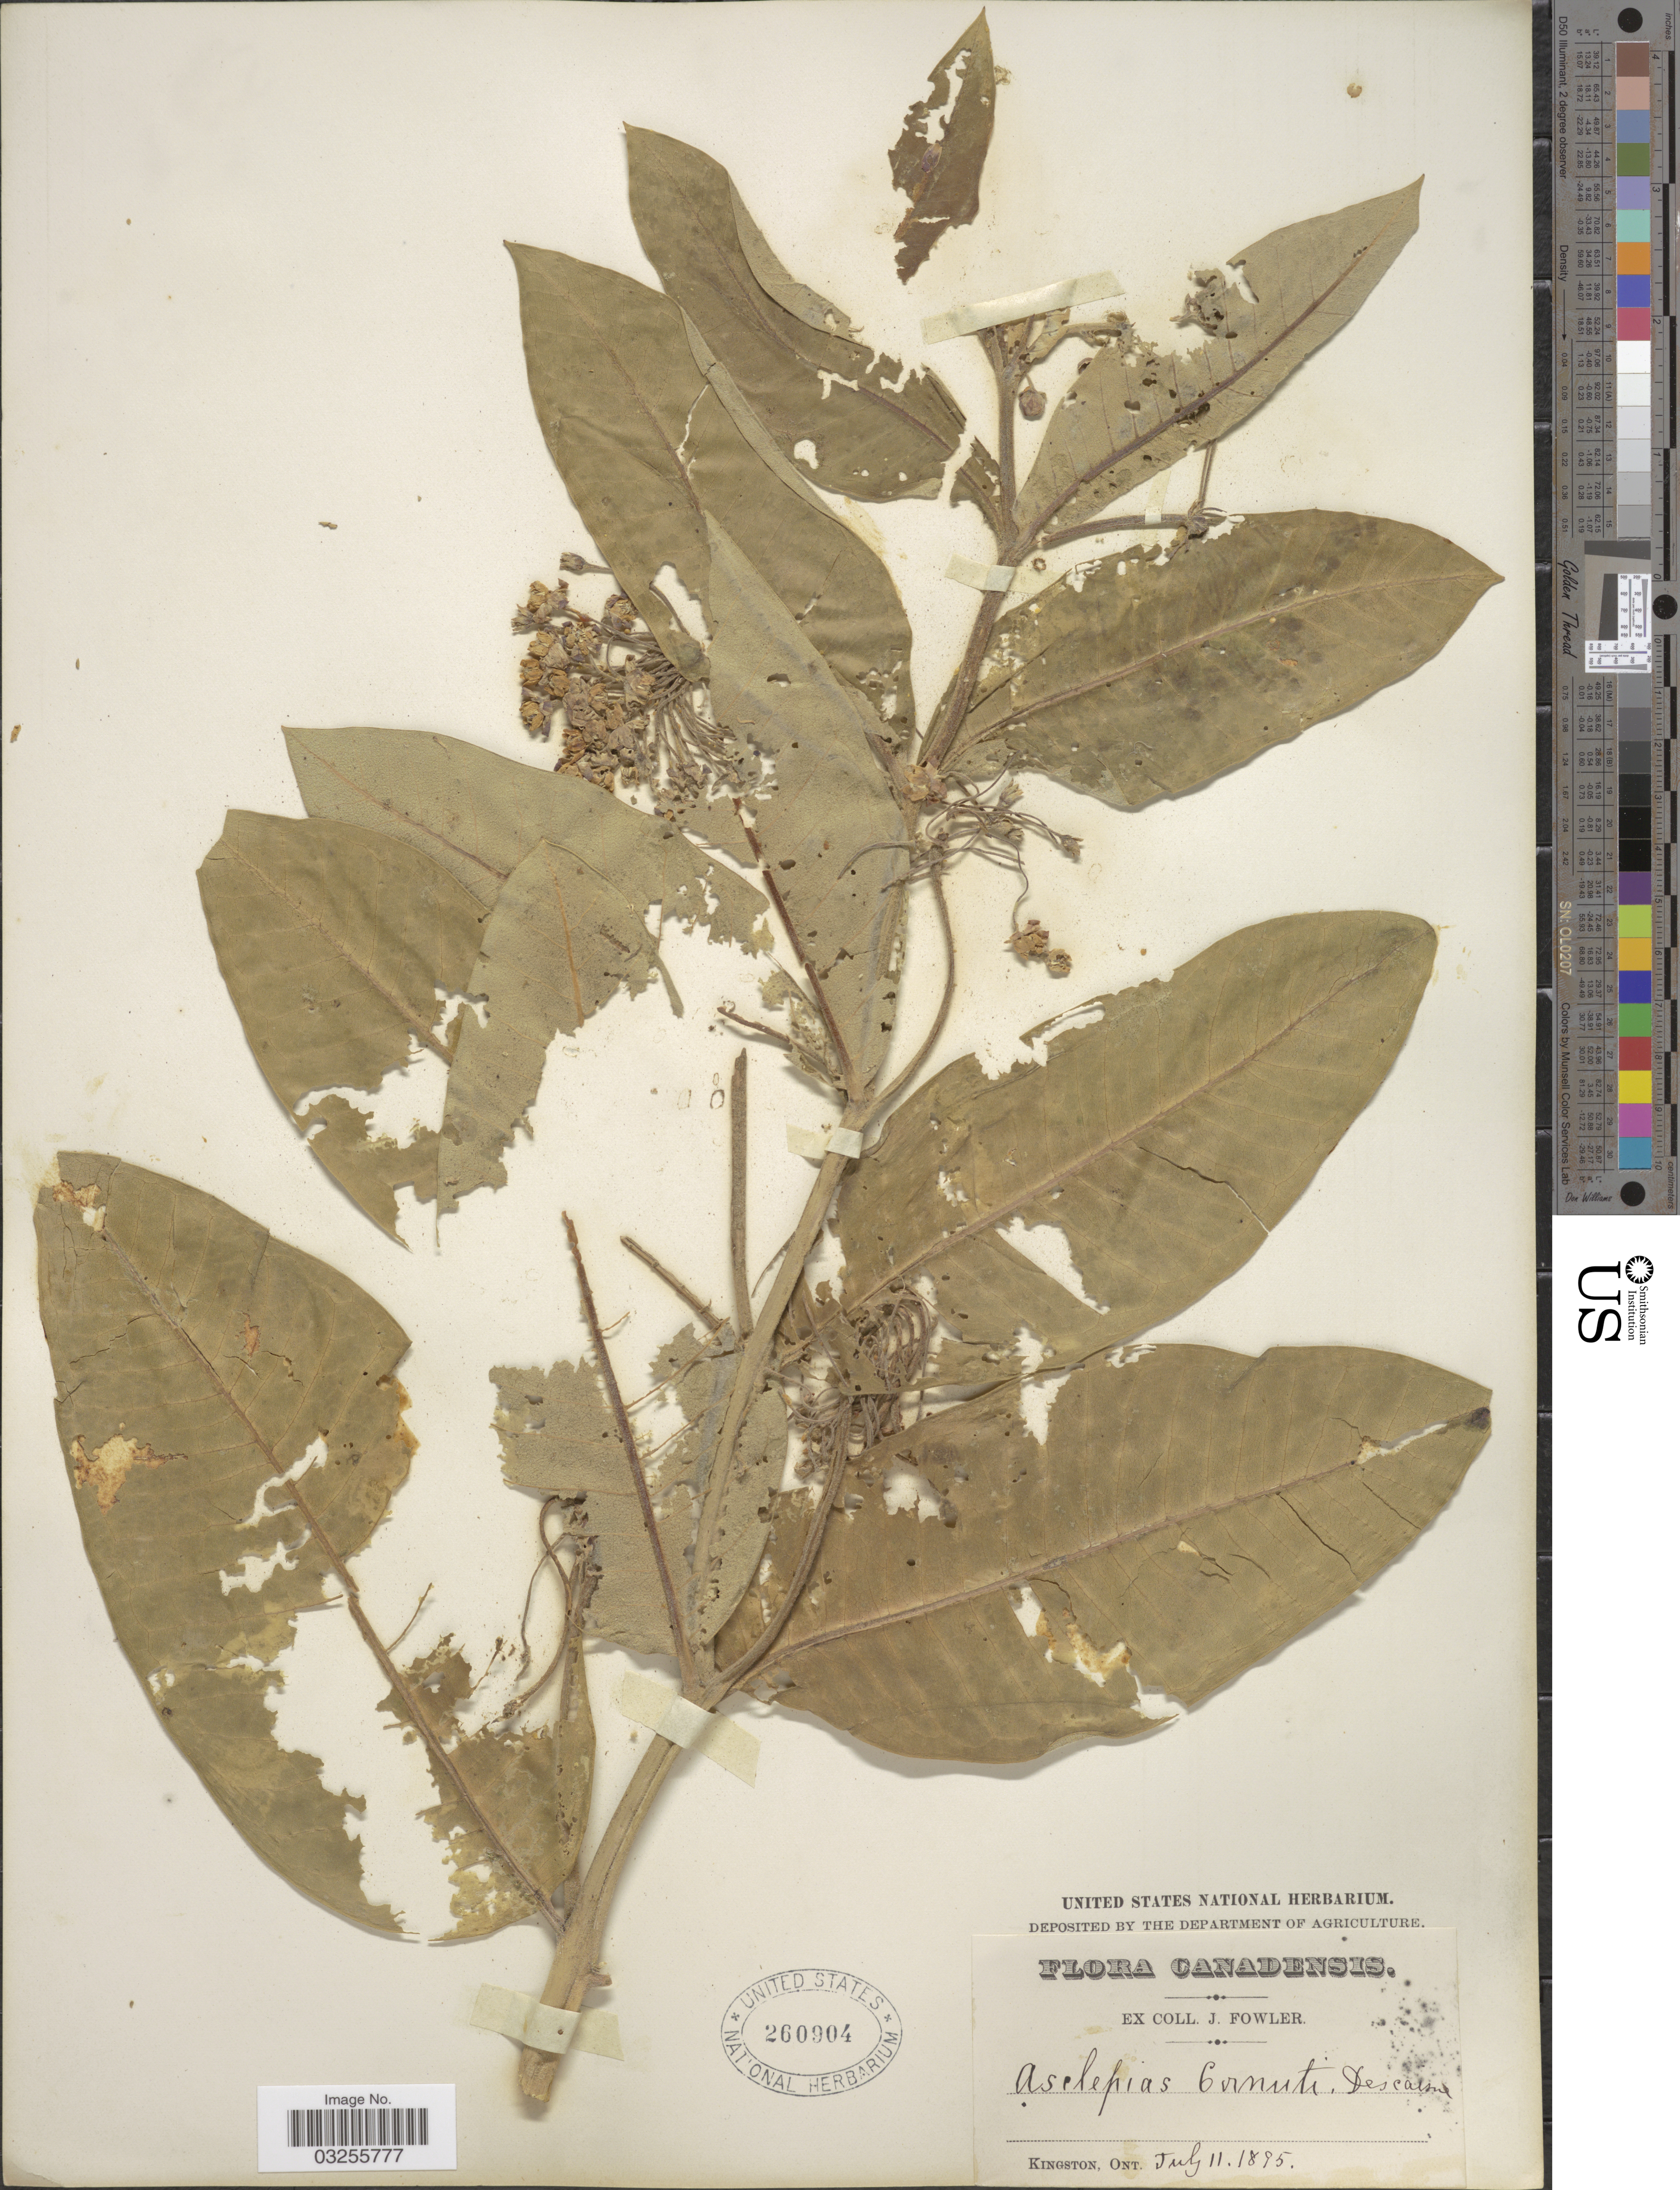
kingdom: Plantae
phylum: Tracheophyta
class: Magnoliopsida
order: Gentianales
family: Apocynaceae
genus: Asclepias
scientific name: Asclepias syriaca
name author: L.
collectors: J. Fowler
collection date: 1895-07-11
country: Canada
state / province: Ontario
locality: Kingston.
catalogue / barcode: US 260904